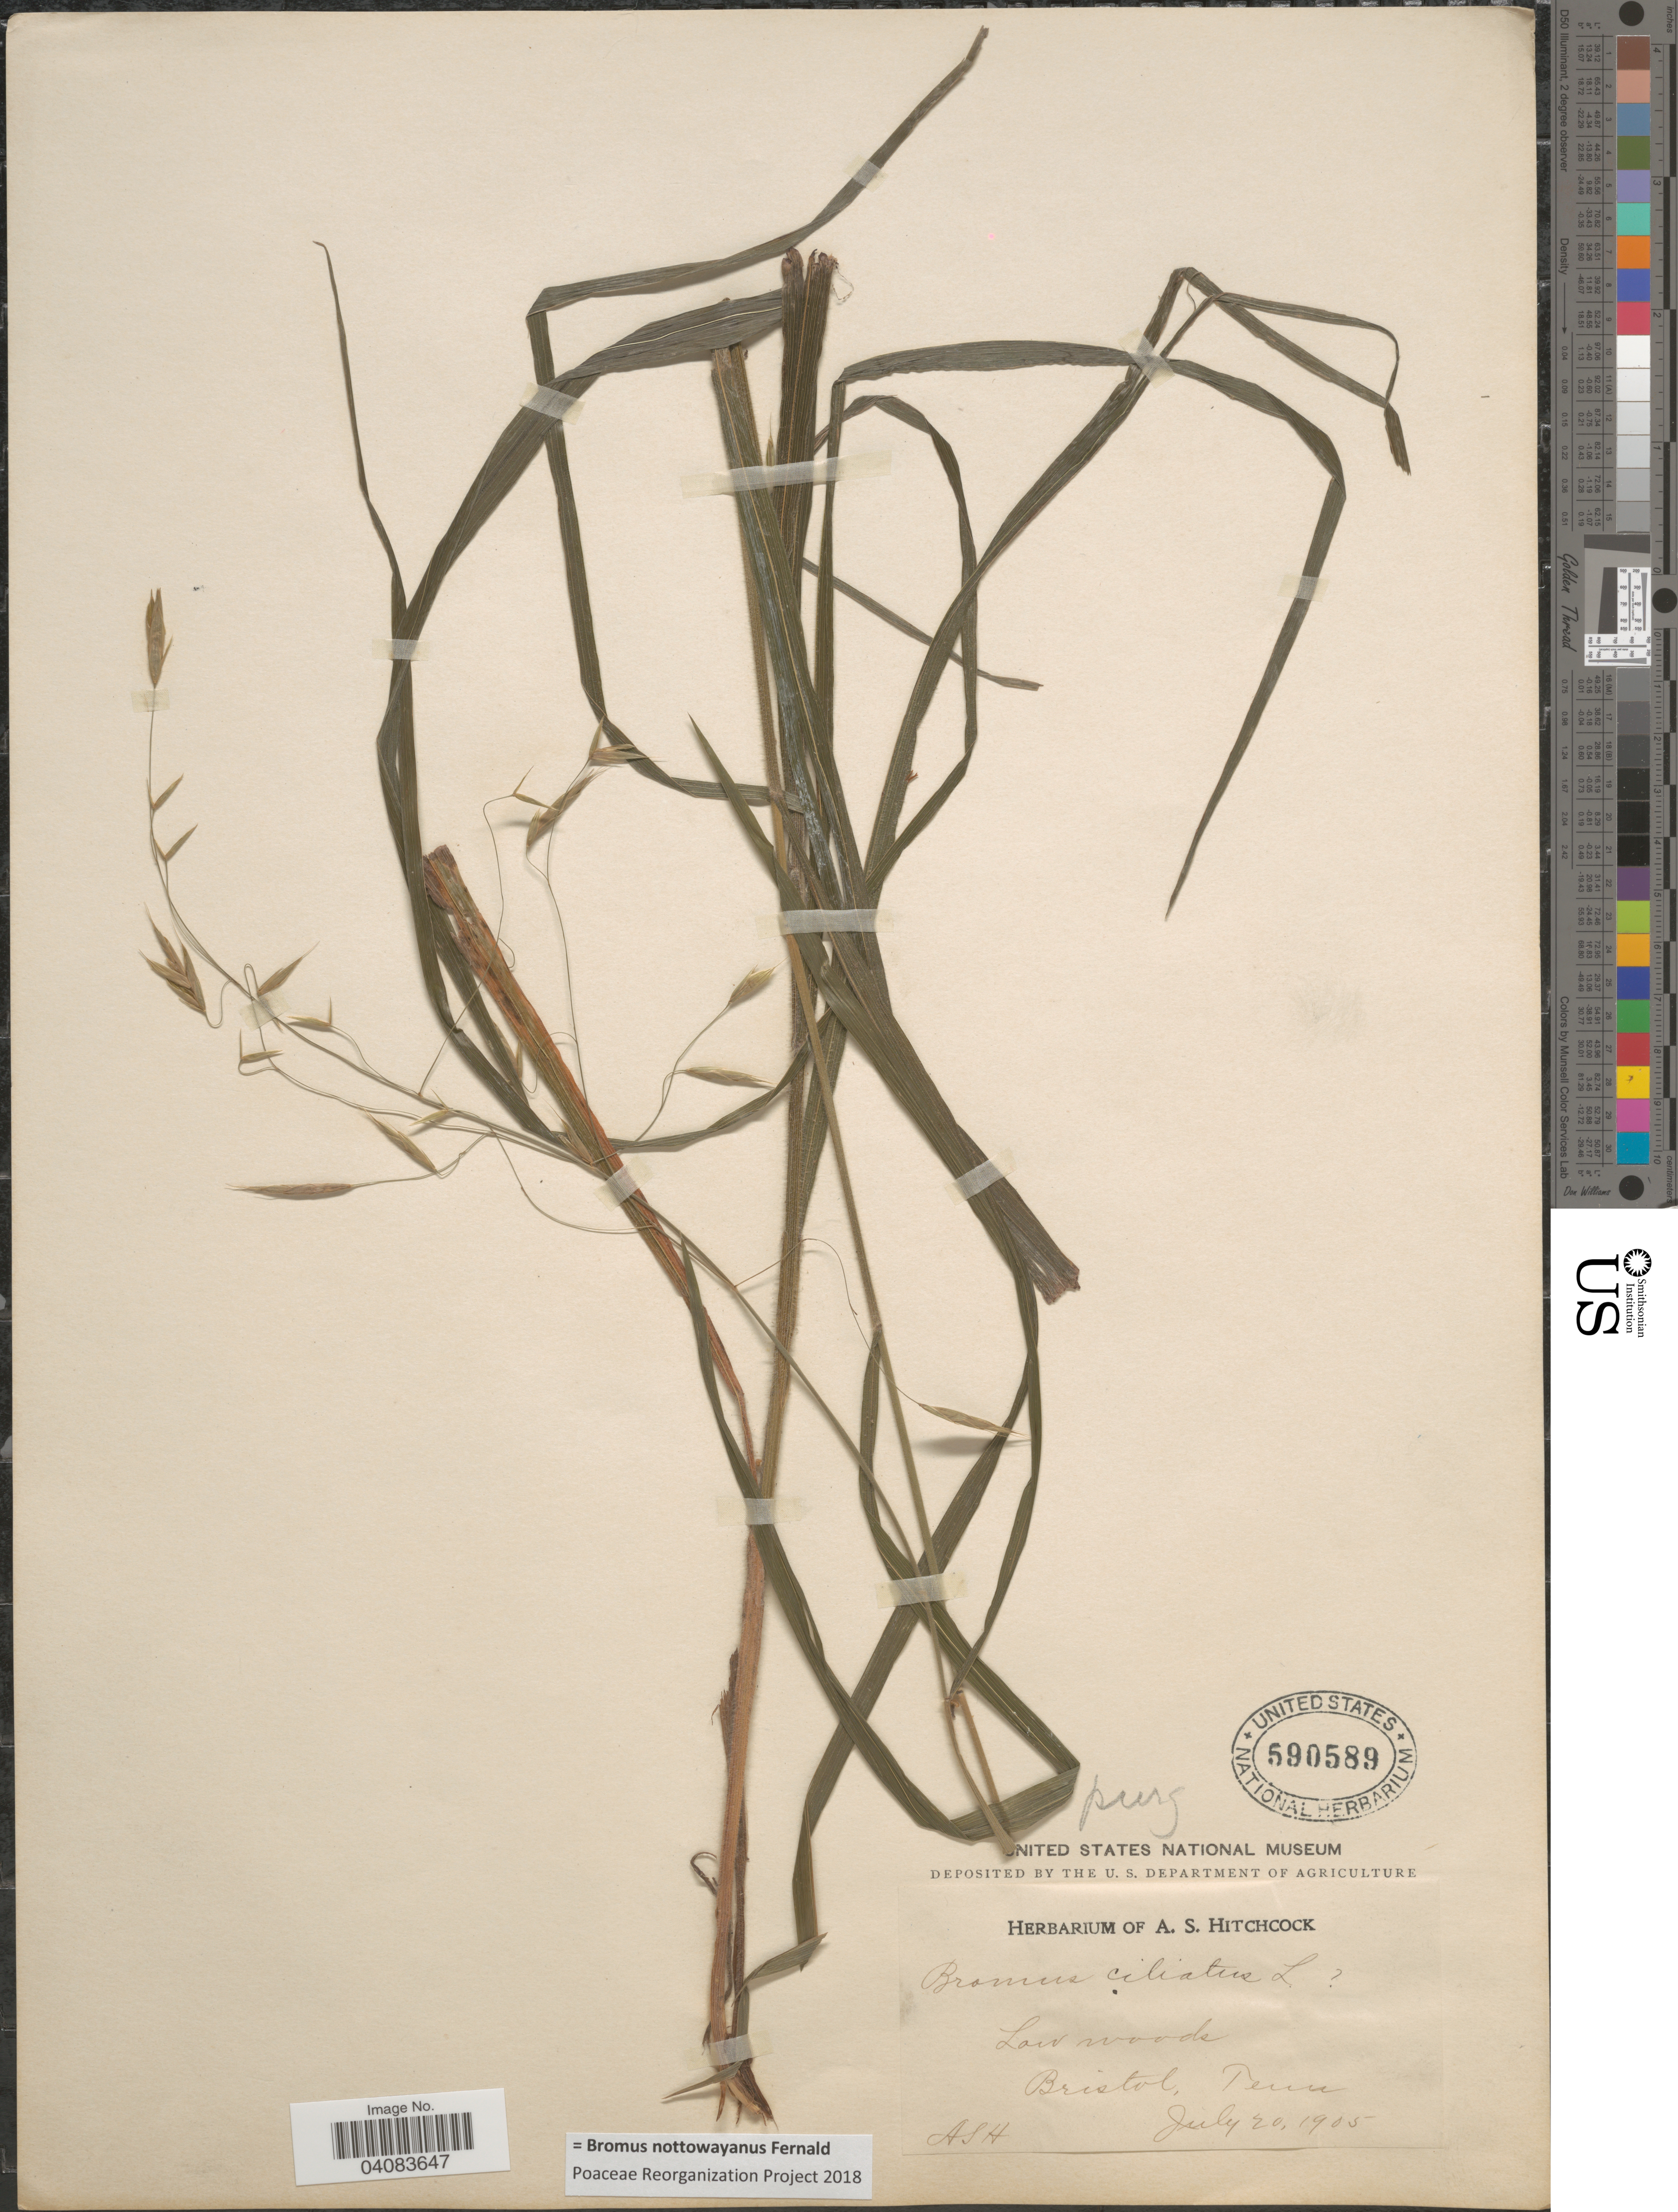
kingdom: Plantae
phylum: Tracheophyta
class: Liliopsida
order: Poales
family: Poaceae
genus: Bromus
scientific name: Bromus nottawayanus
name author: Fernald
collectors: A. S. Hitchcock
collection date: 1905-07-20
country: United States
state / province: Tennessee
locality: Bristol.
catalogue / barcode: US 590589